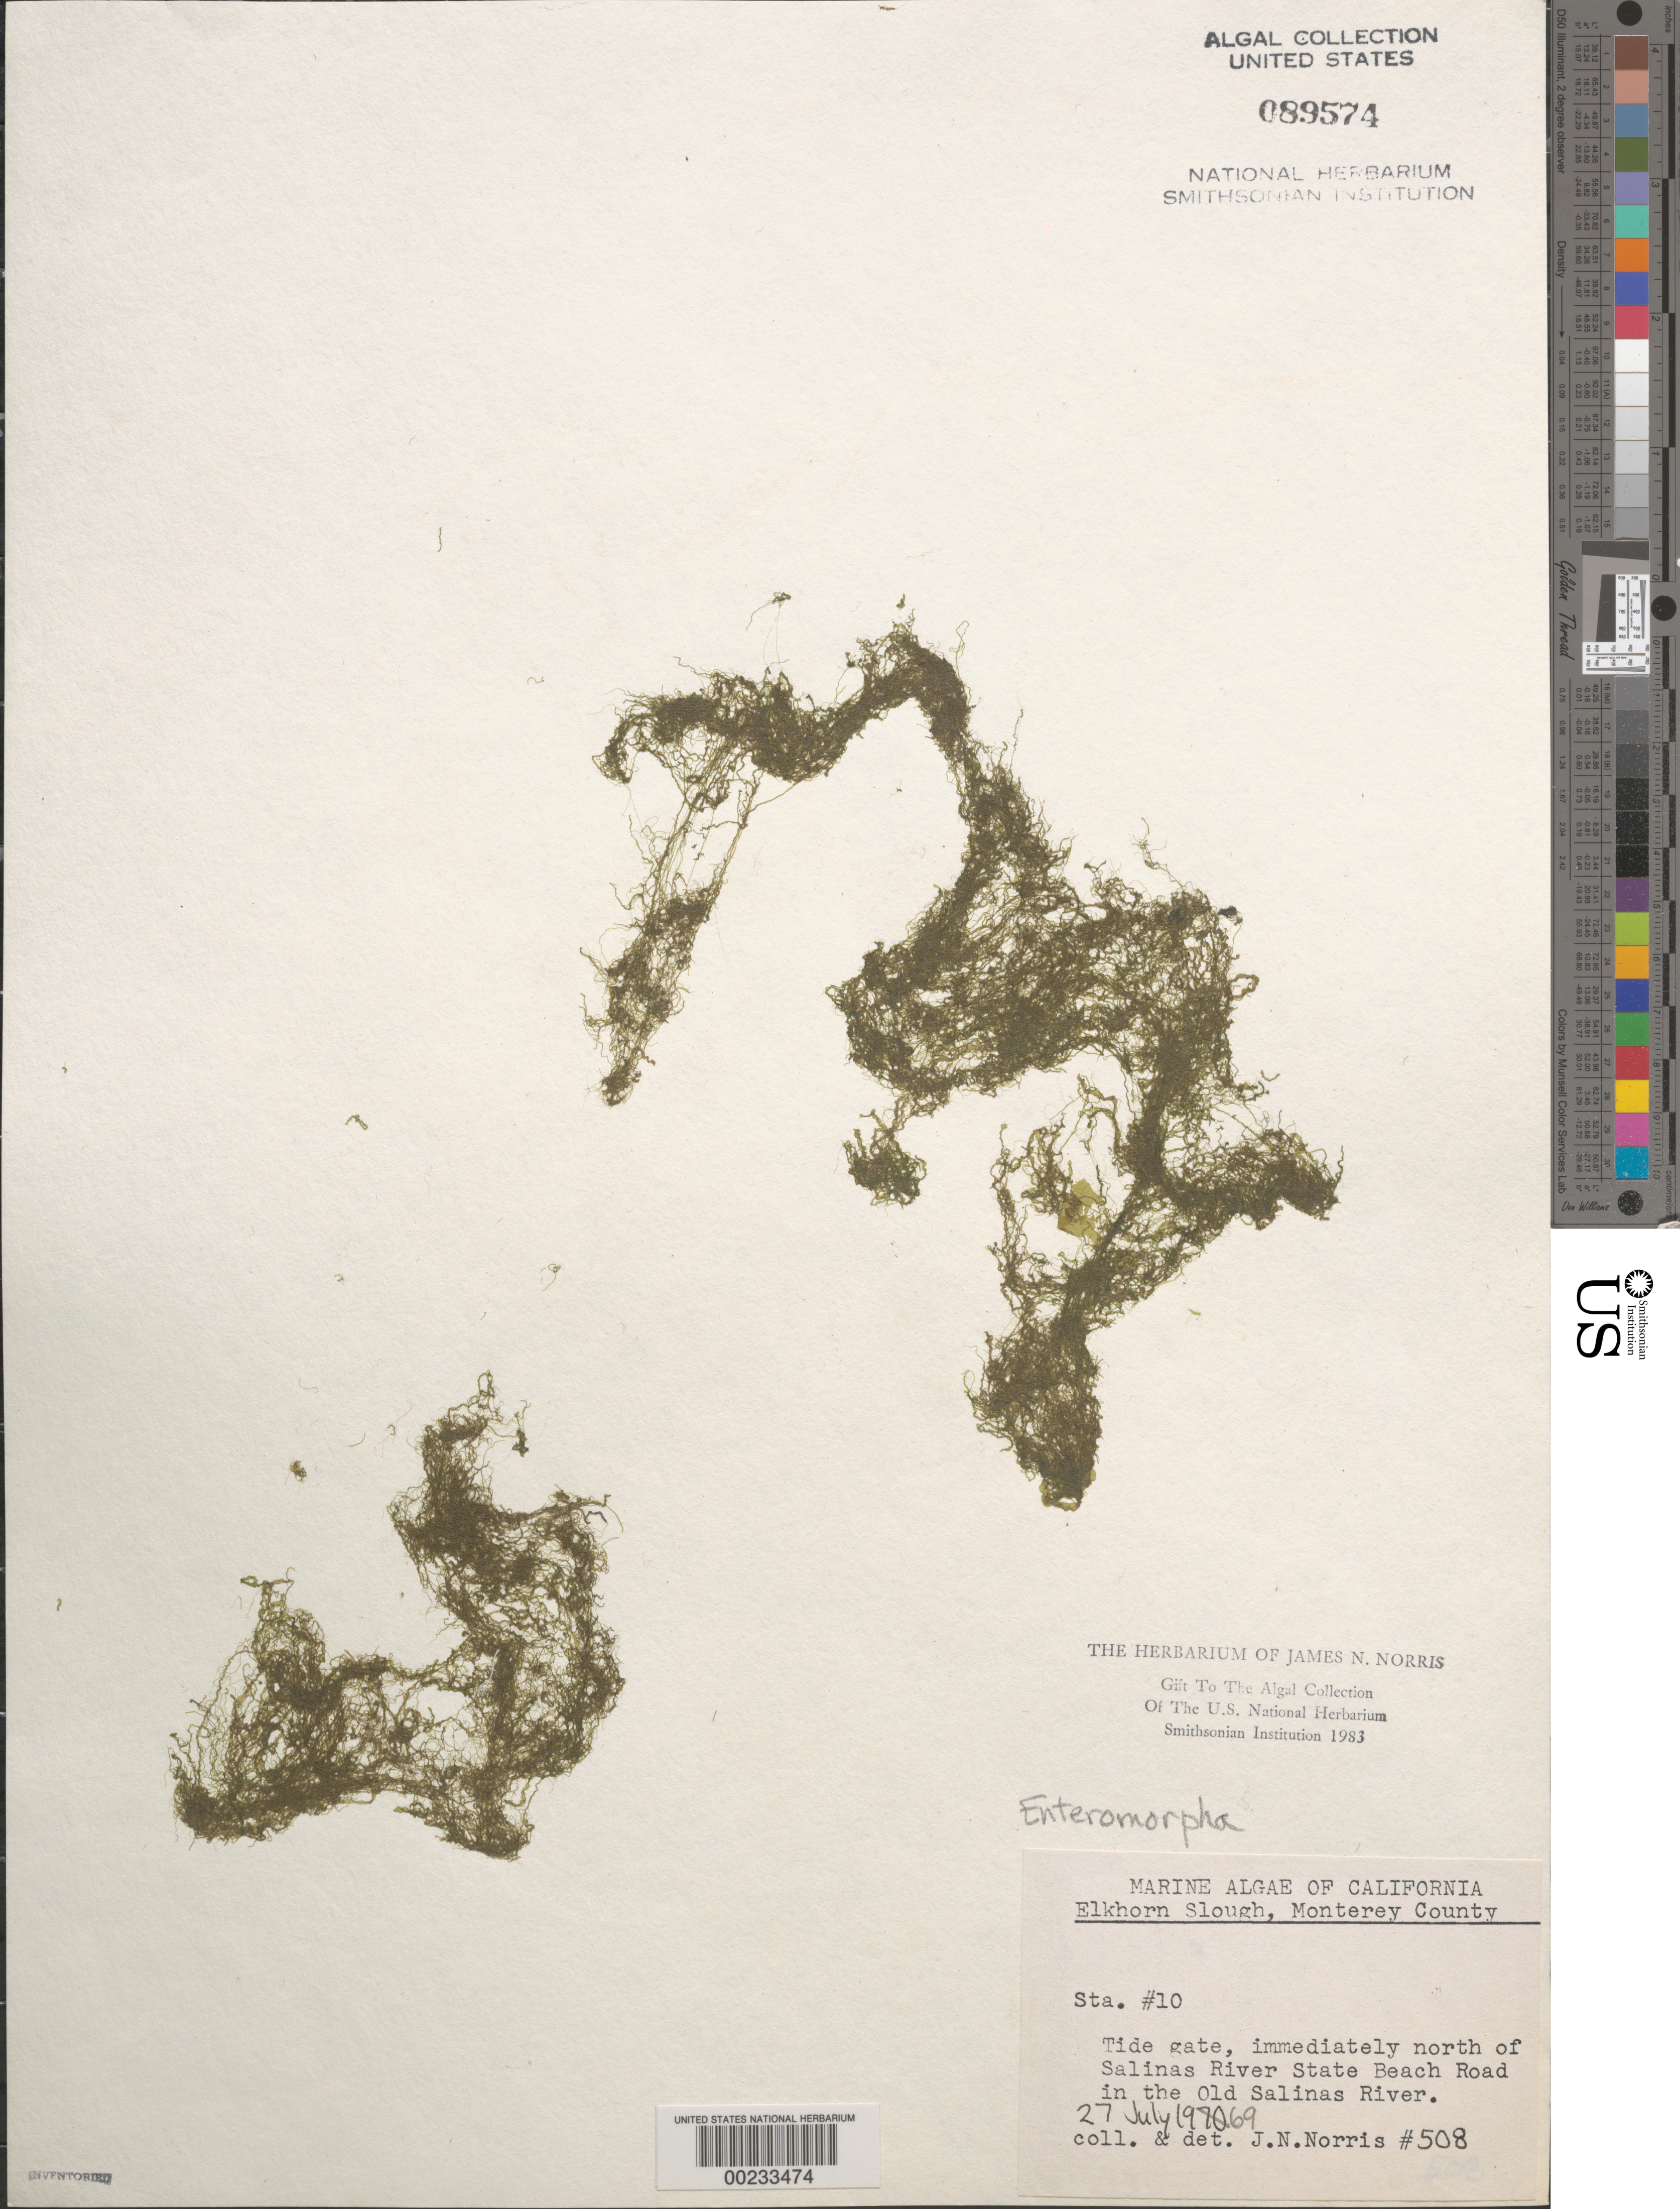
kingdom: Plantae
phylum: Chlorophyta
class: Ulvophyceae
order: Ulvales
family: Ulvaceae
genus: Ulva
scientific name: Ulva sp.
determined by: Algae name updating Project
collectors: J. N. Norris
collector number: JN-508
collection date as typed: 27 Jul 1969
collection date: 1969-07-27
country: United States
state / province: California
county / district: Monterey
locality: Old Salinas River, Elkhorn Slough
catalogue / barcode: US 89574